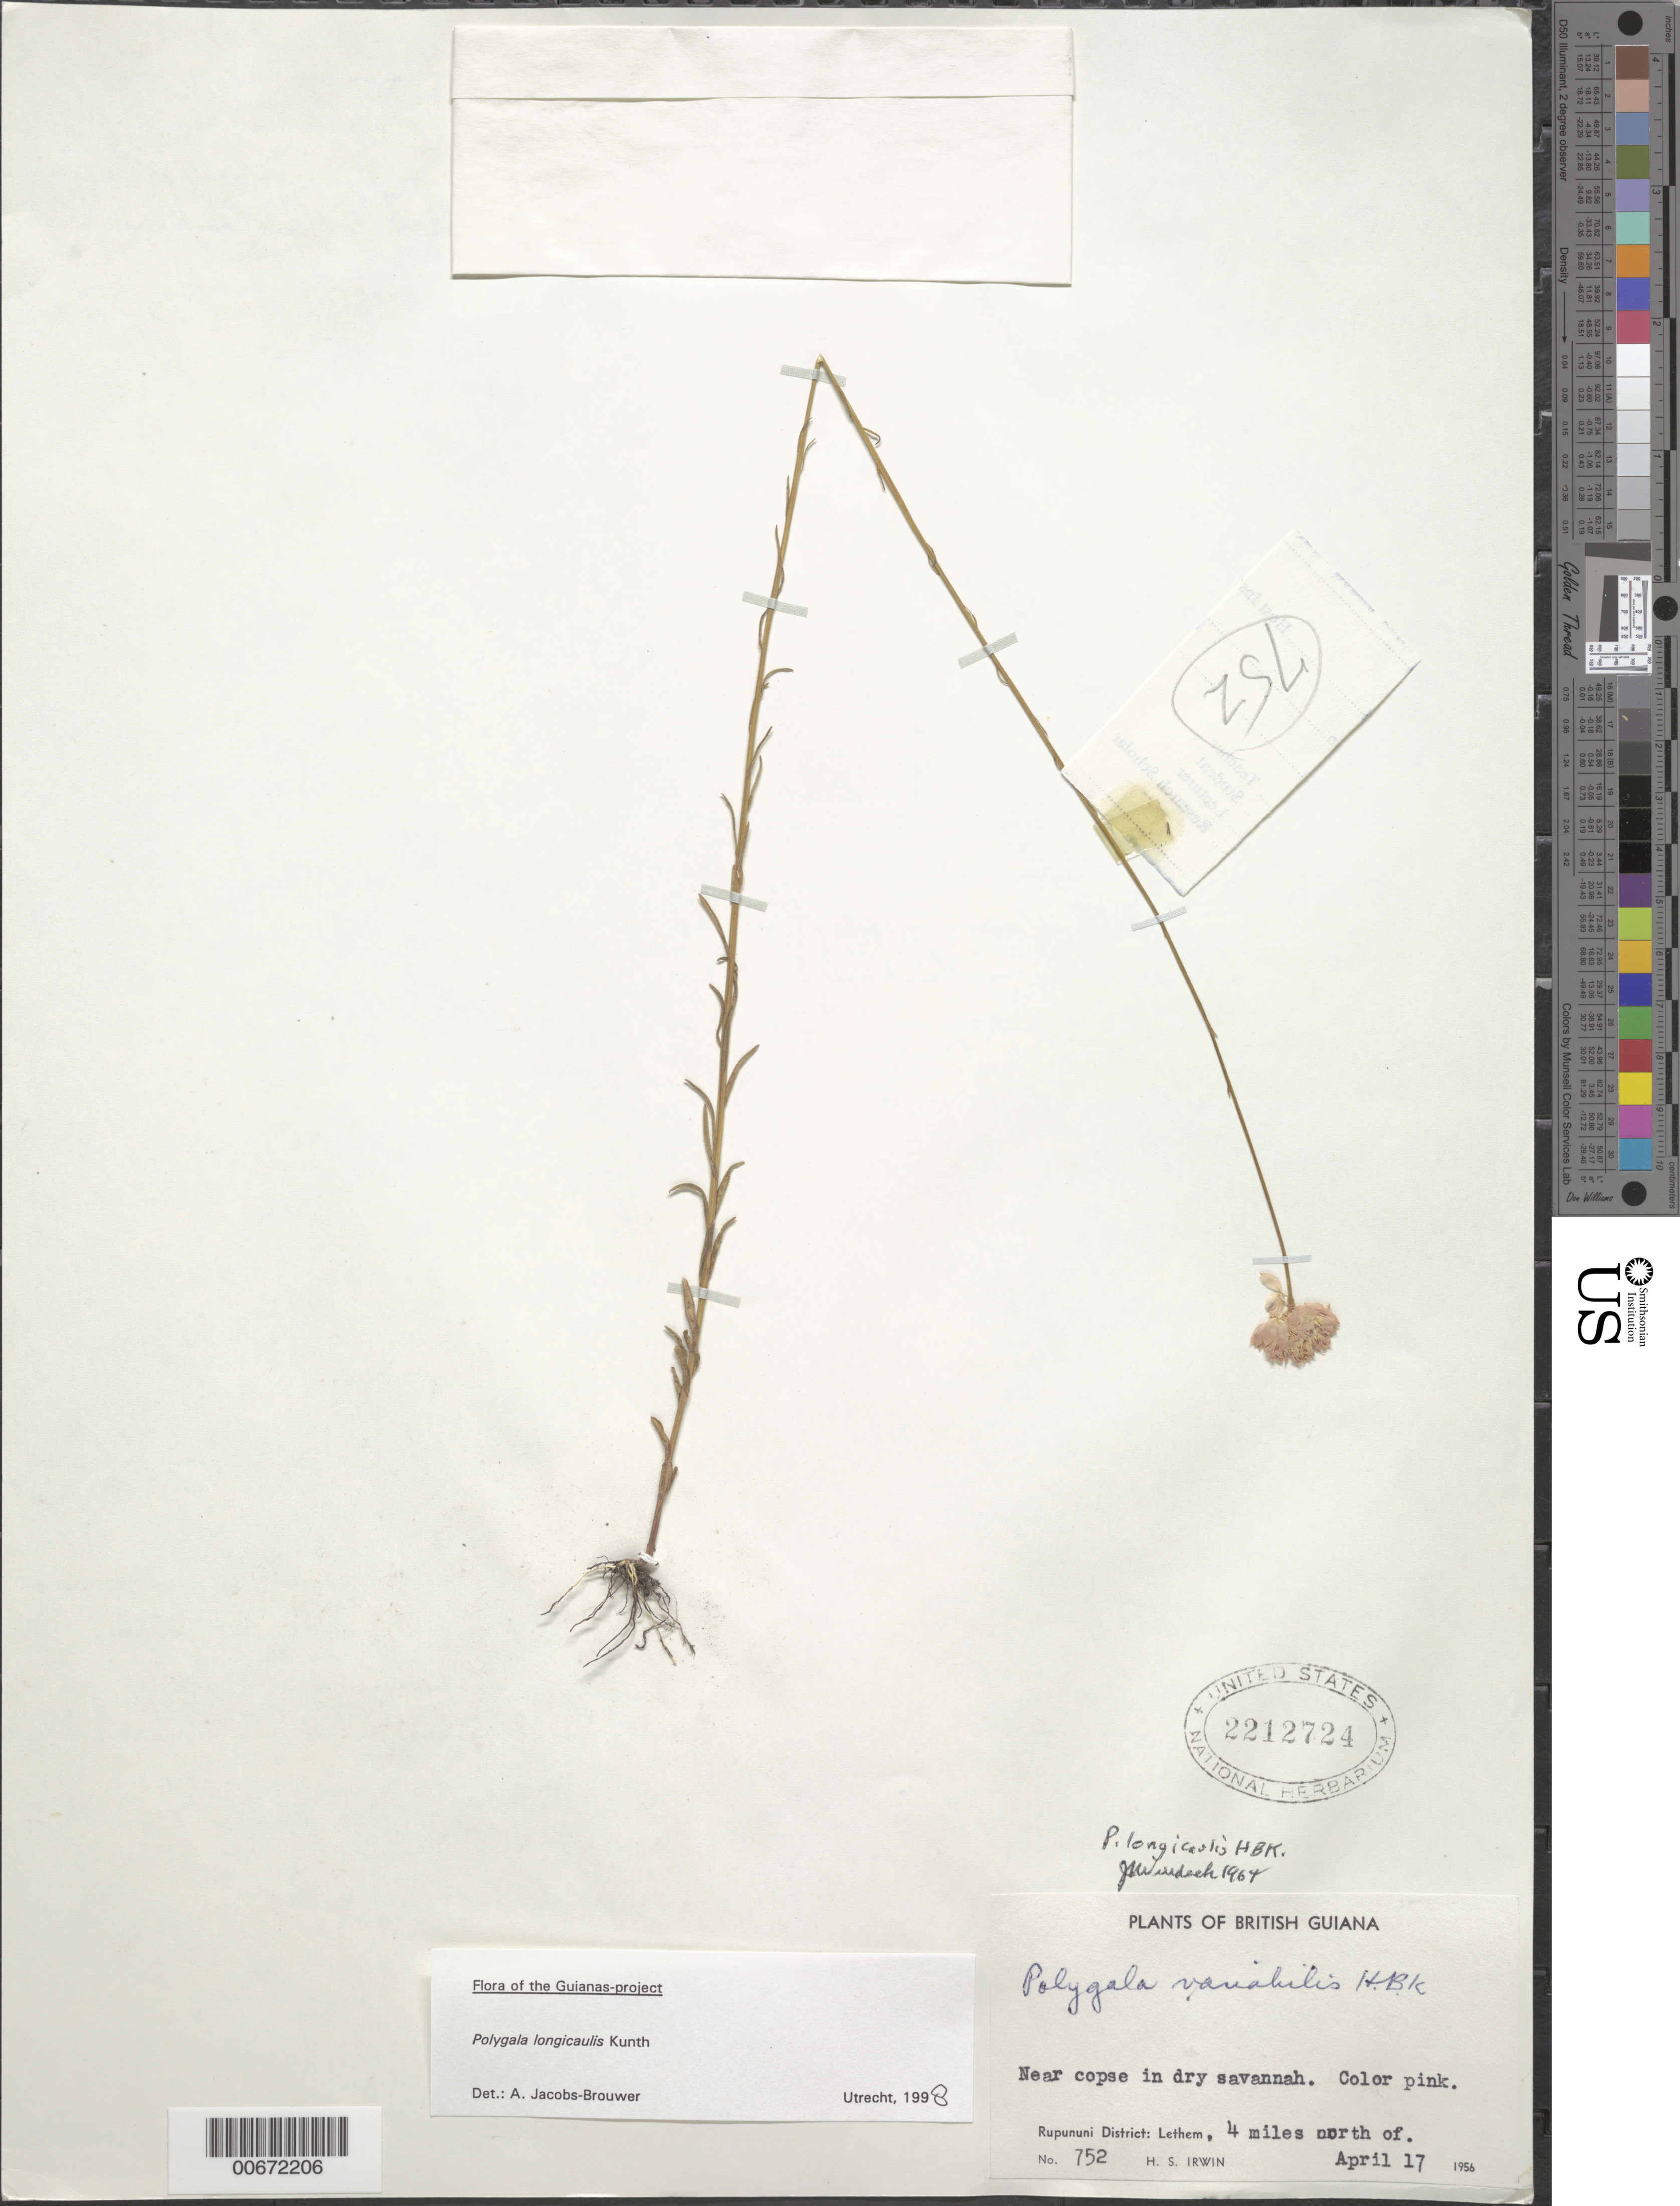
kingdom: Plantae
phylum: Tracheophyta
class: Magnoliopsida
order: Fabales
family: Polygalaceae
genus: Polygala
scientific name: Polygala longicaulis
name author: Kunth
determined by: Jacobs-Brouwer, A.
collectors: H. Irwin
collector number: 752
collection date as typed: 17-Apr-56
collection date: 1956-04-17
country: Guyana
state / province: U. Takutu-U. Essequibo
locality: Rupununi Dist., 4 mi. N of Lethem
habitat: Near copse in dry savanna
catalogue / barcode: US 2212724